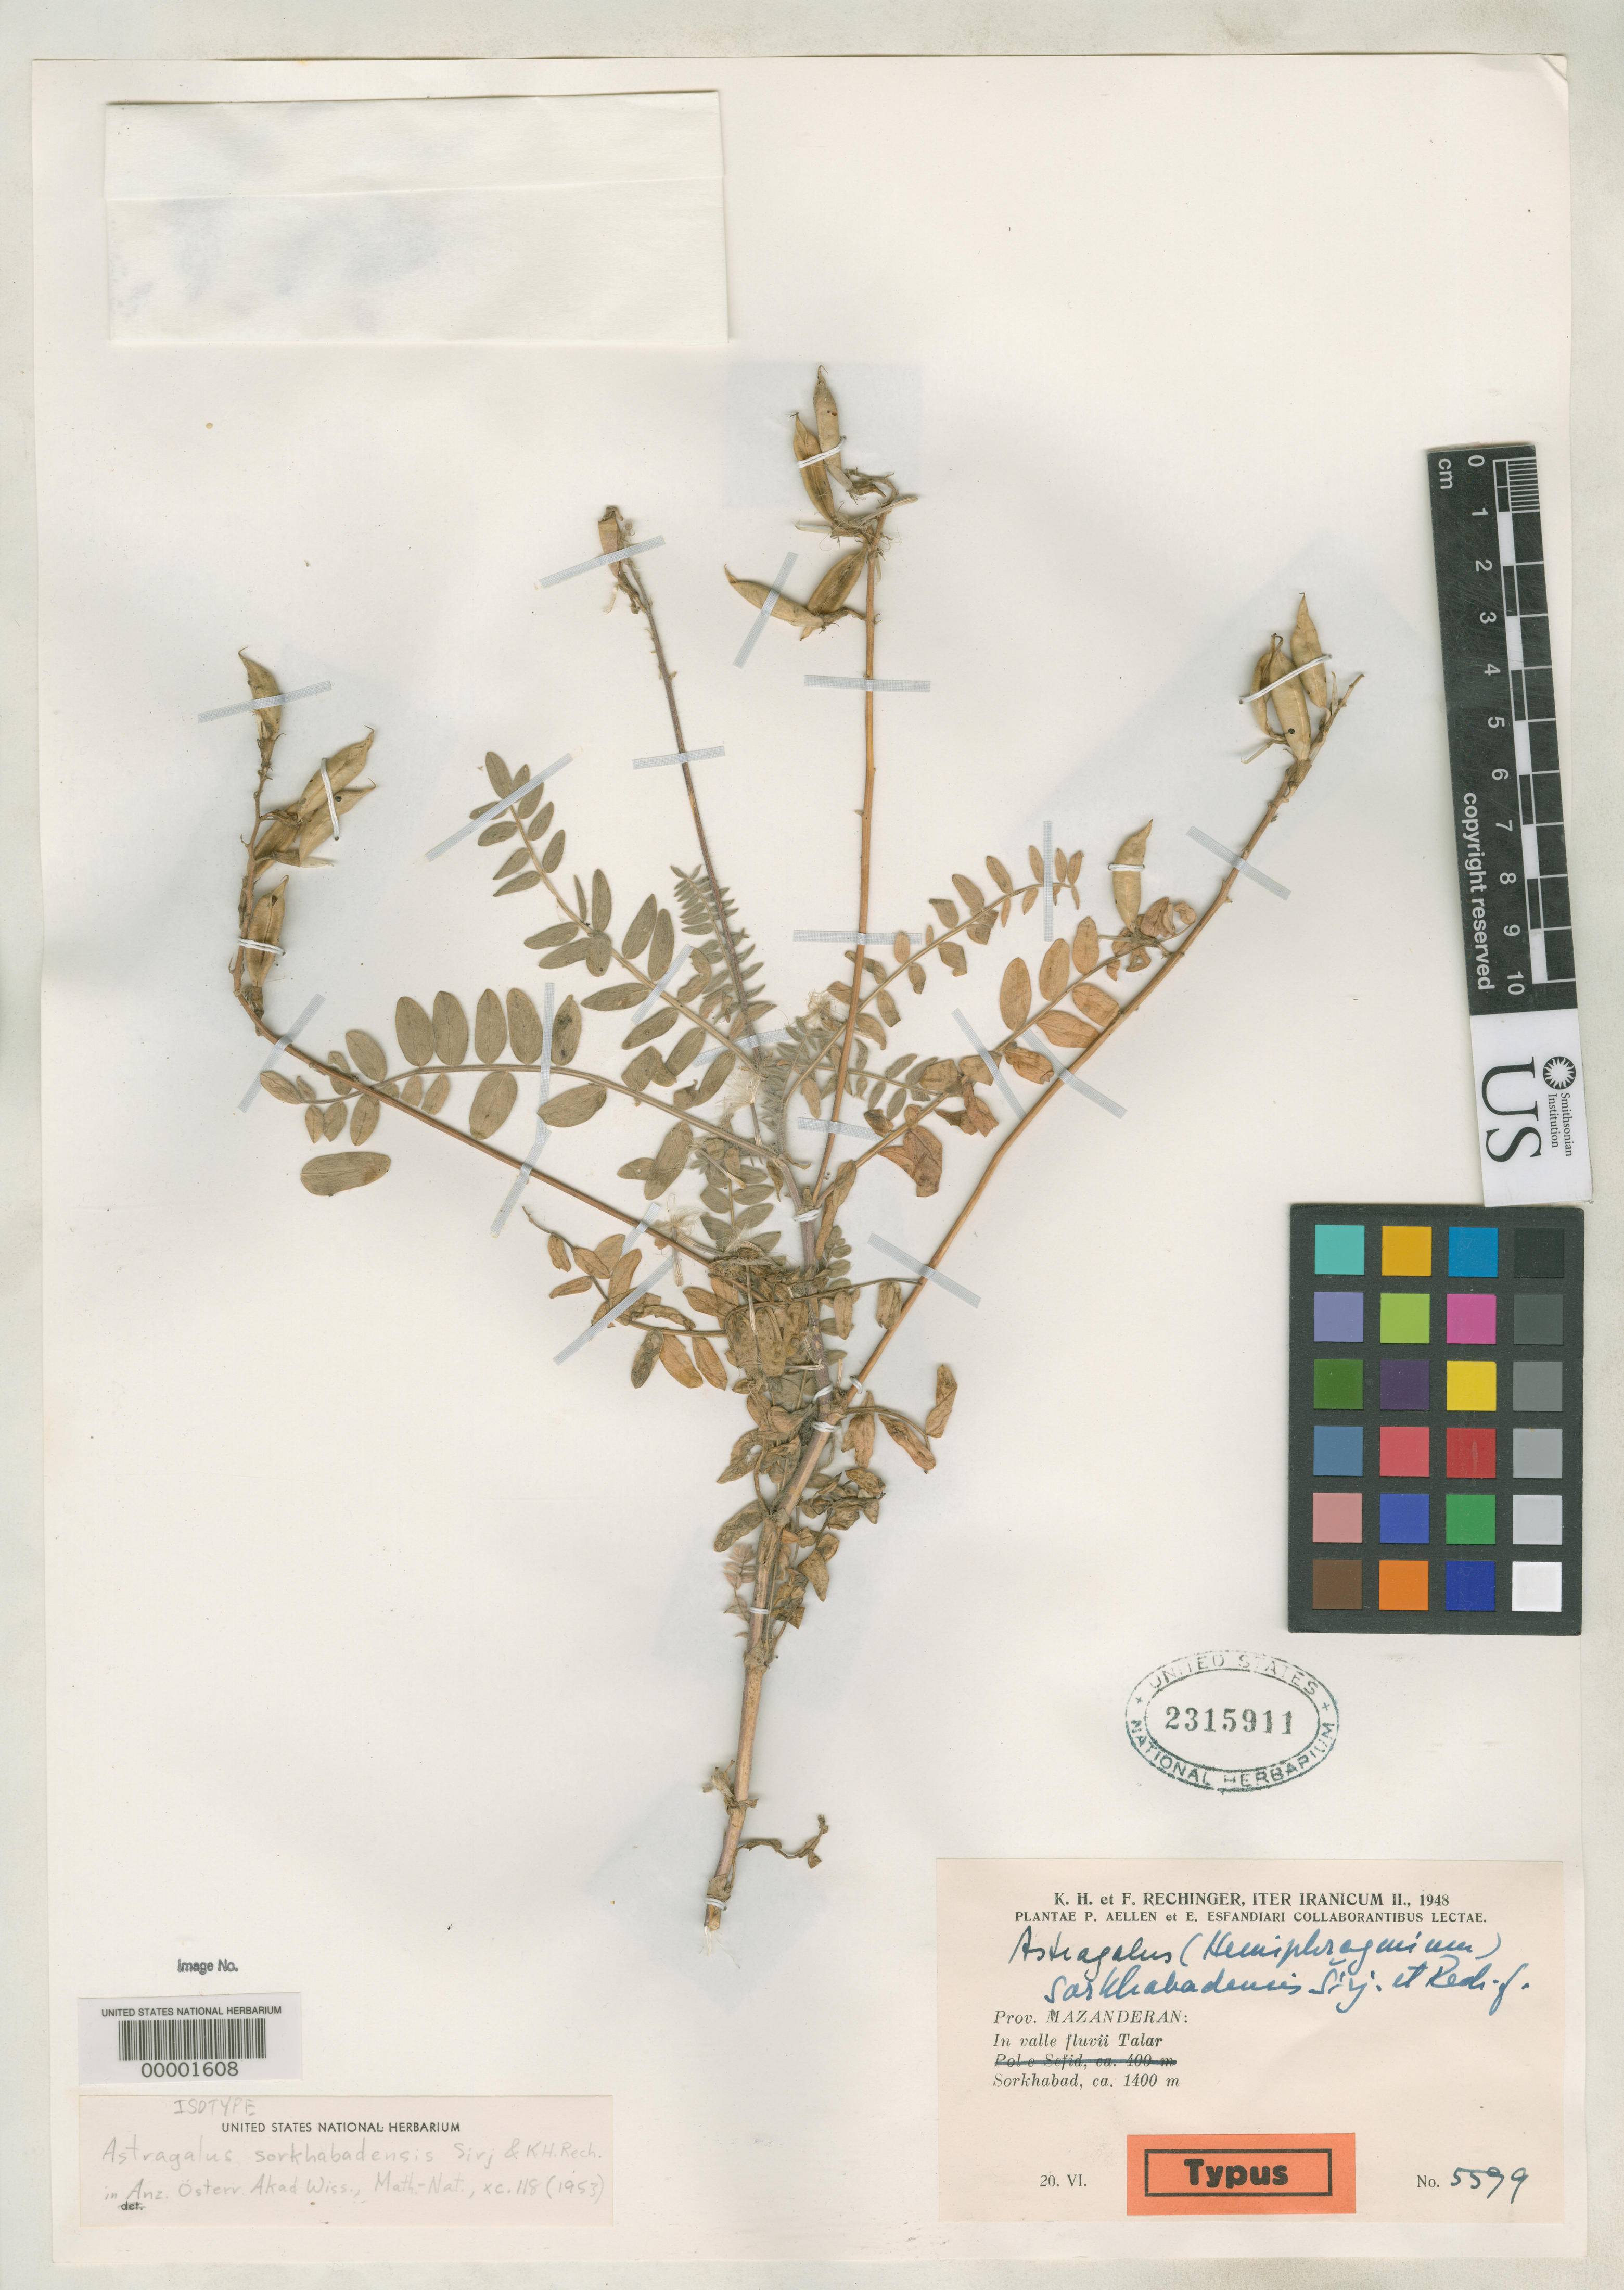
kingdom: Plantae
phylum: Tracheophyta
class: Magnoliopsida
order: Fabales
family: Fabaceae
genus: Astragalus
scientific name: Astragalus sorkhabadensis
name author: Širj. & Rech. f.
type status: Isotype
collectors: K. H. Rechinger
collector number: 5599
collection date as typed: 20 Jun 1948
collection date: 1948-06-20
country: Iran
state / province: Mazandaran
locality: Sorkhabad.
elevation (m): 1400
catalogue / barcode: US 2315911